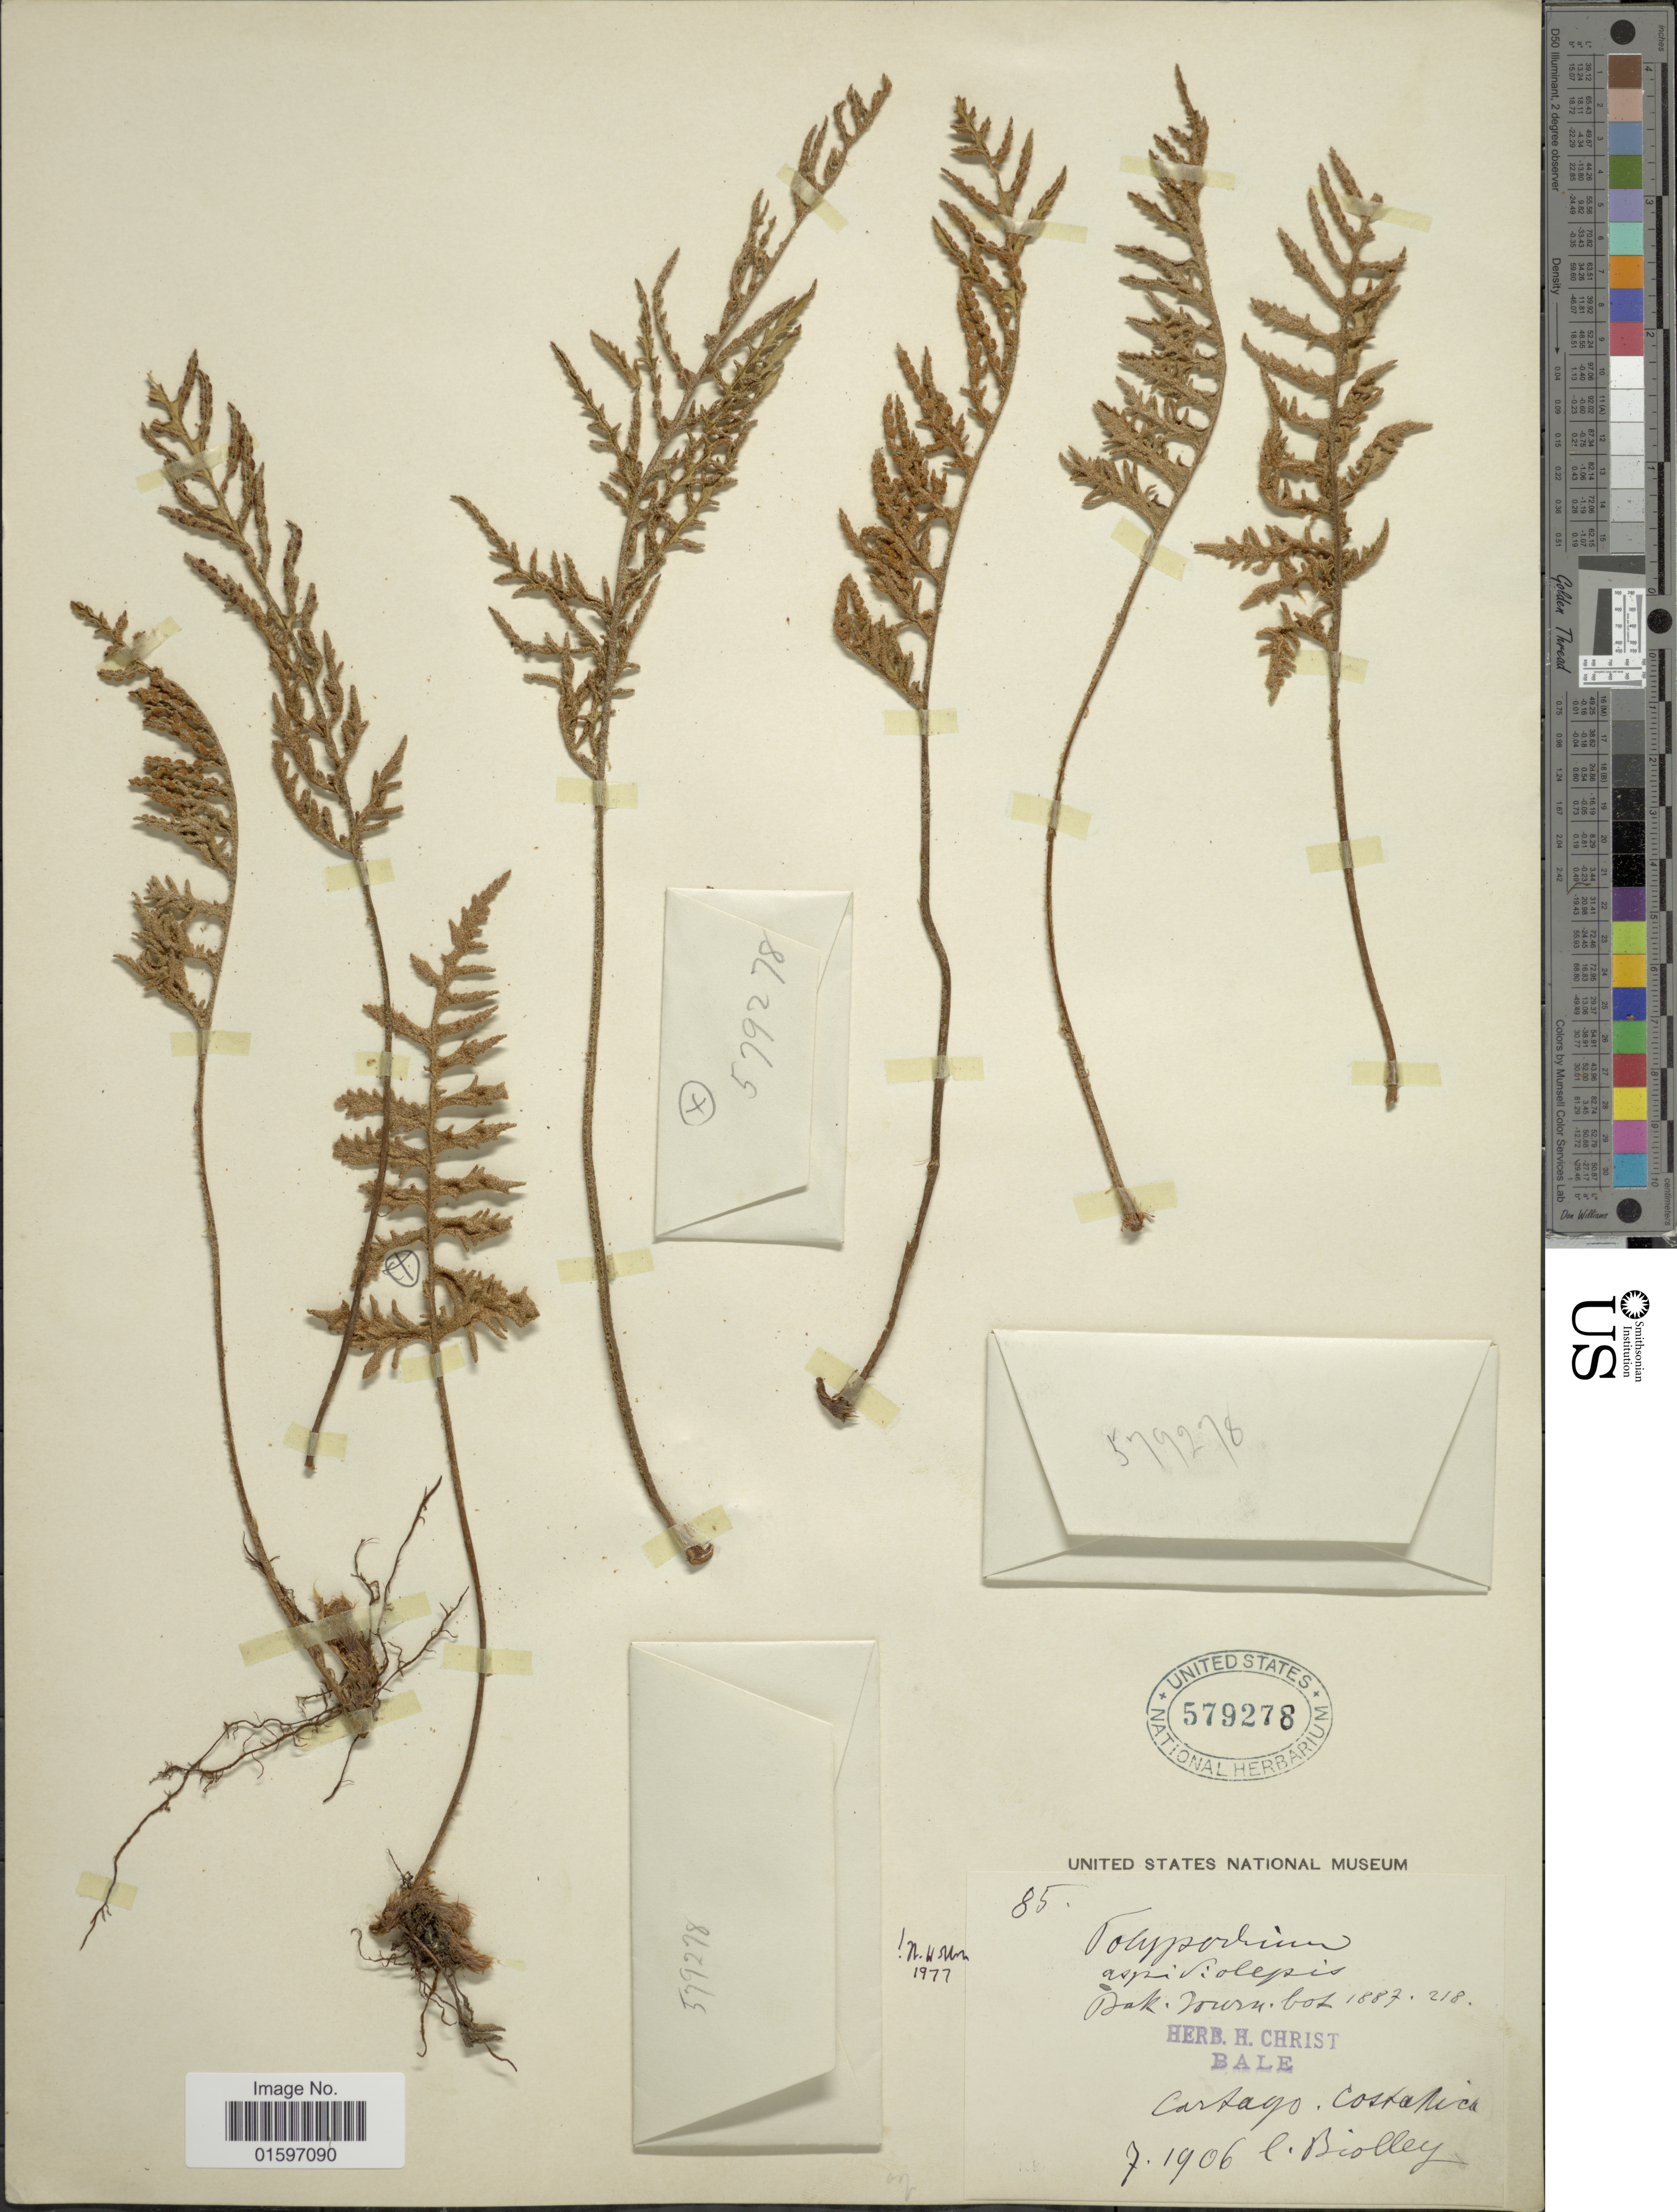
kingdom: Plantae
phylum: Tracheophyta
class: Polypodiopsida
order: Polypodiales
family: Polypodiaceae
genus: Pleopeltis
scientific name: Pleopeltis x aspidiolepis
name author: (Baker) A.R. Sm.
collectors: P. Biolley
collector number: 85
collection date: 1906-07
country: Costa Rica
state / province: Cartago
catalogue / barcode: US 579278